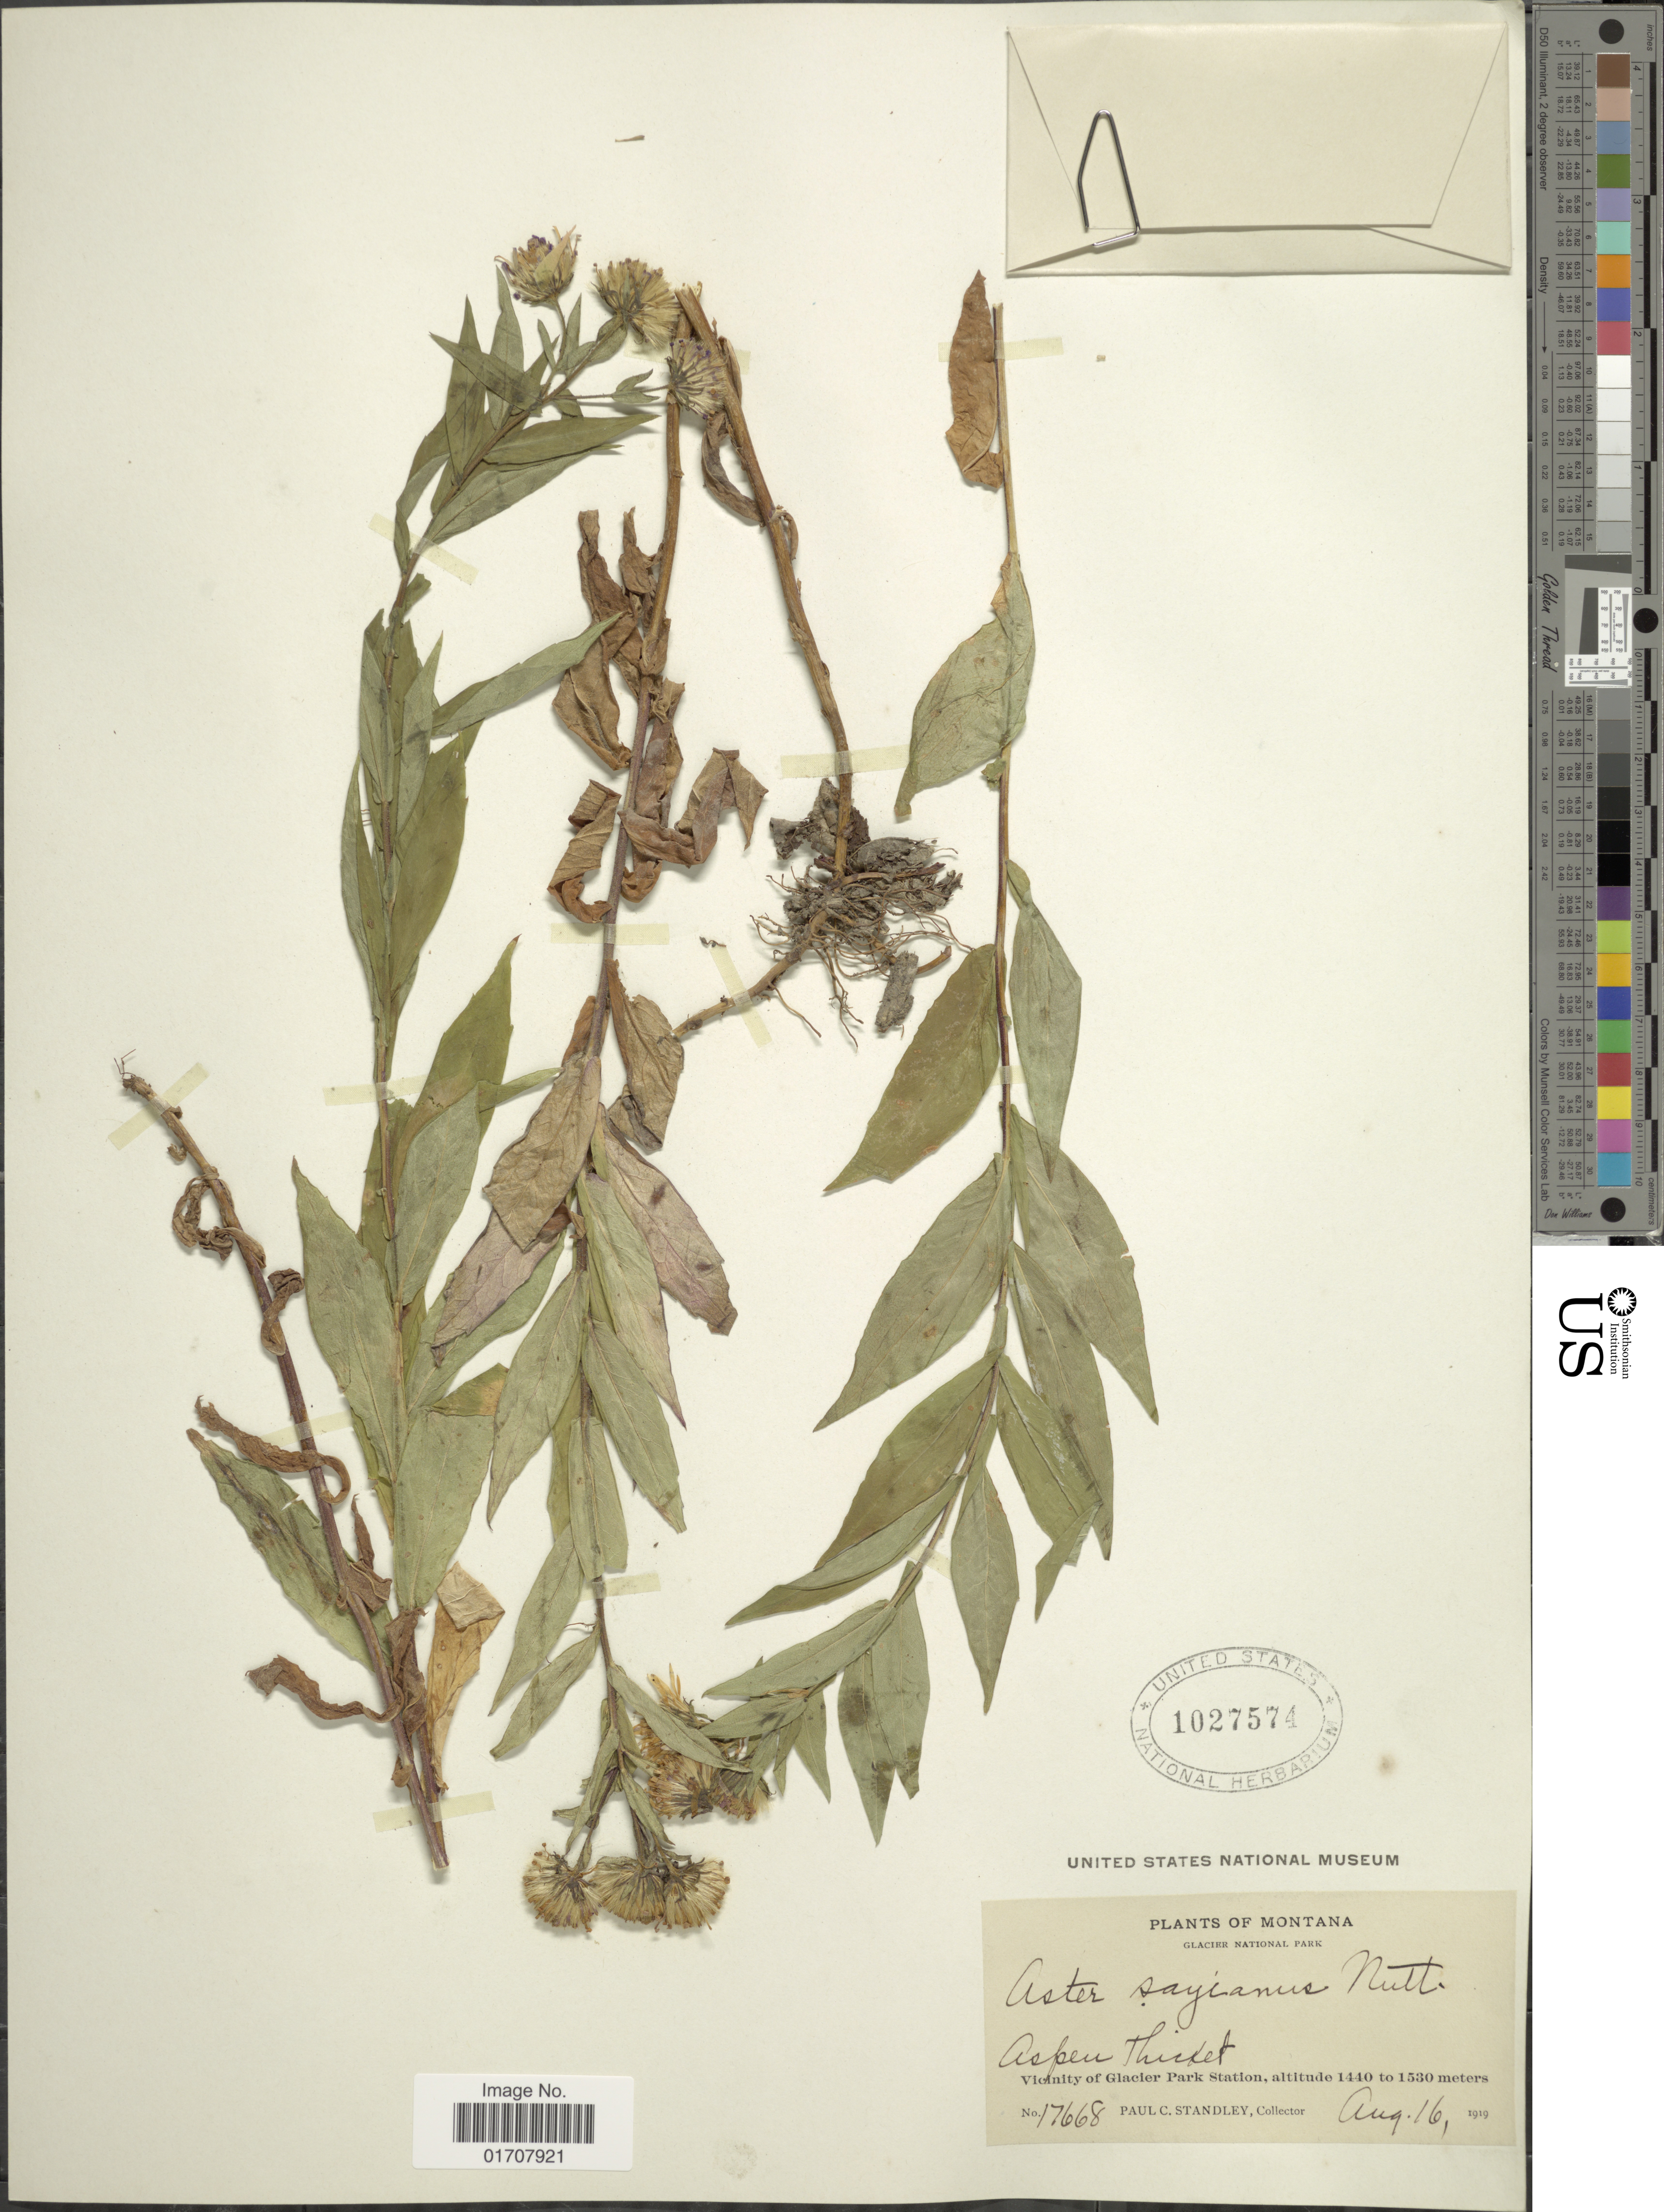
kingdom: Plantae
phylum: Tracheophyta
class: Magnoliopsida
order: Asterales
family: Asteraceae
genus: Canadanthus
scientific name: Canadanthus modestus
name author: (Lindl.) G.L. Nesom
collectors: P. C. Standley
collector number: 17668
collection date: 1919-08-16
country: United States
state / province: Montana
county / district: Glacier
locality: Glacier National Park, Vicinity of Glacier Park Station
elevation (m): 1140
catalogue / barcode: US 1027574